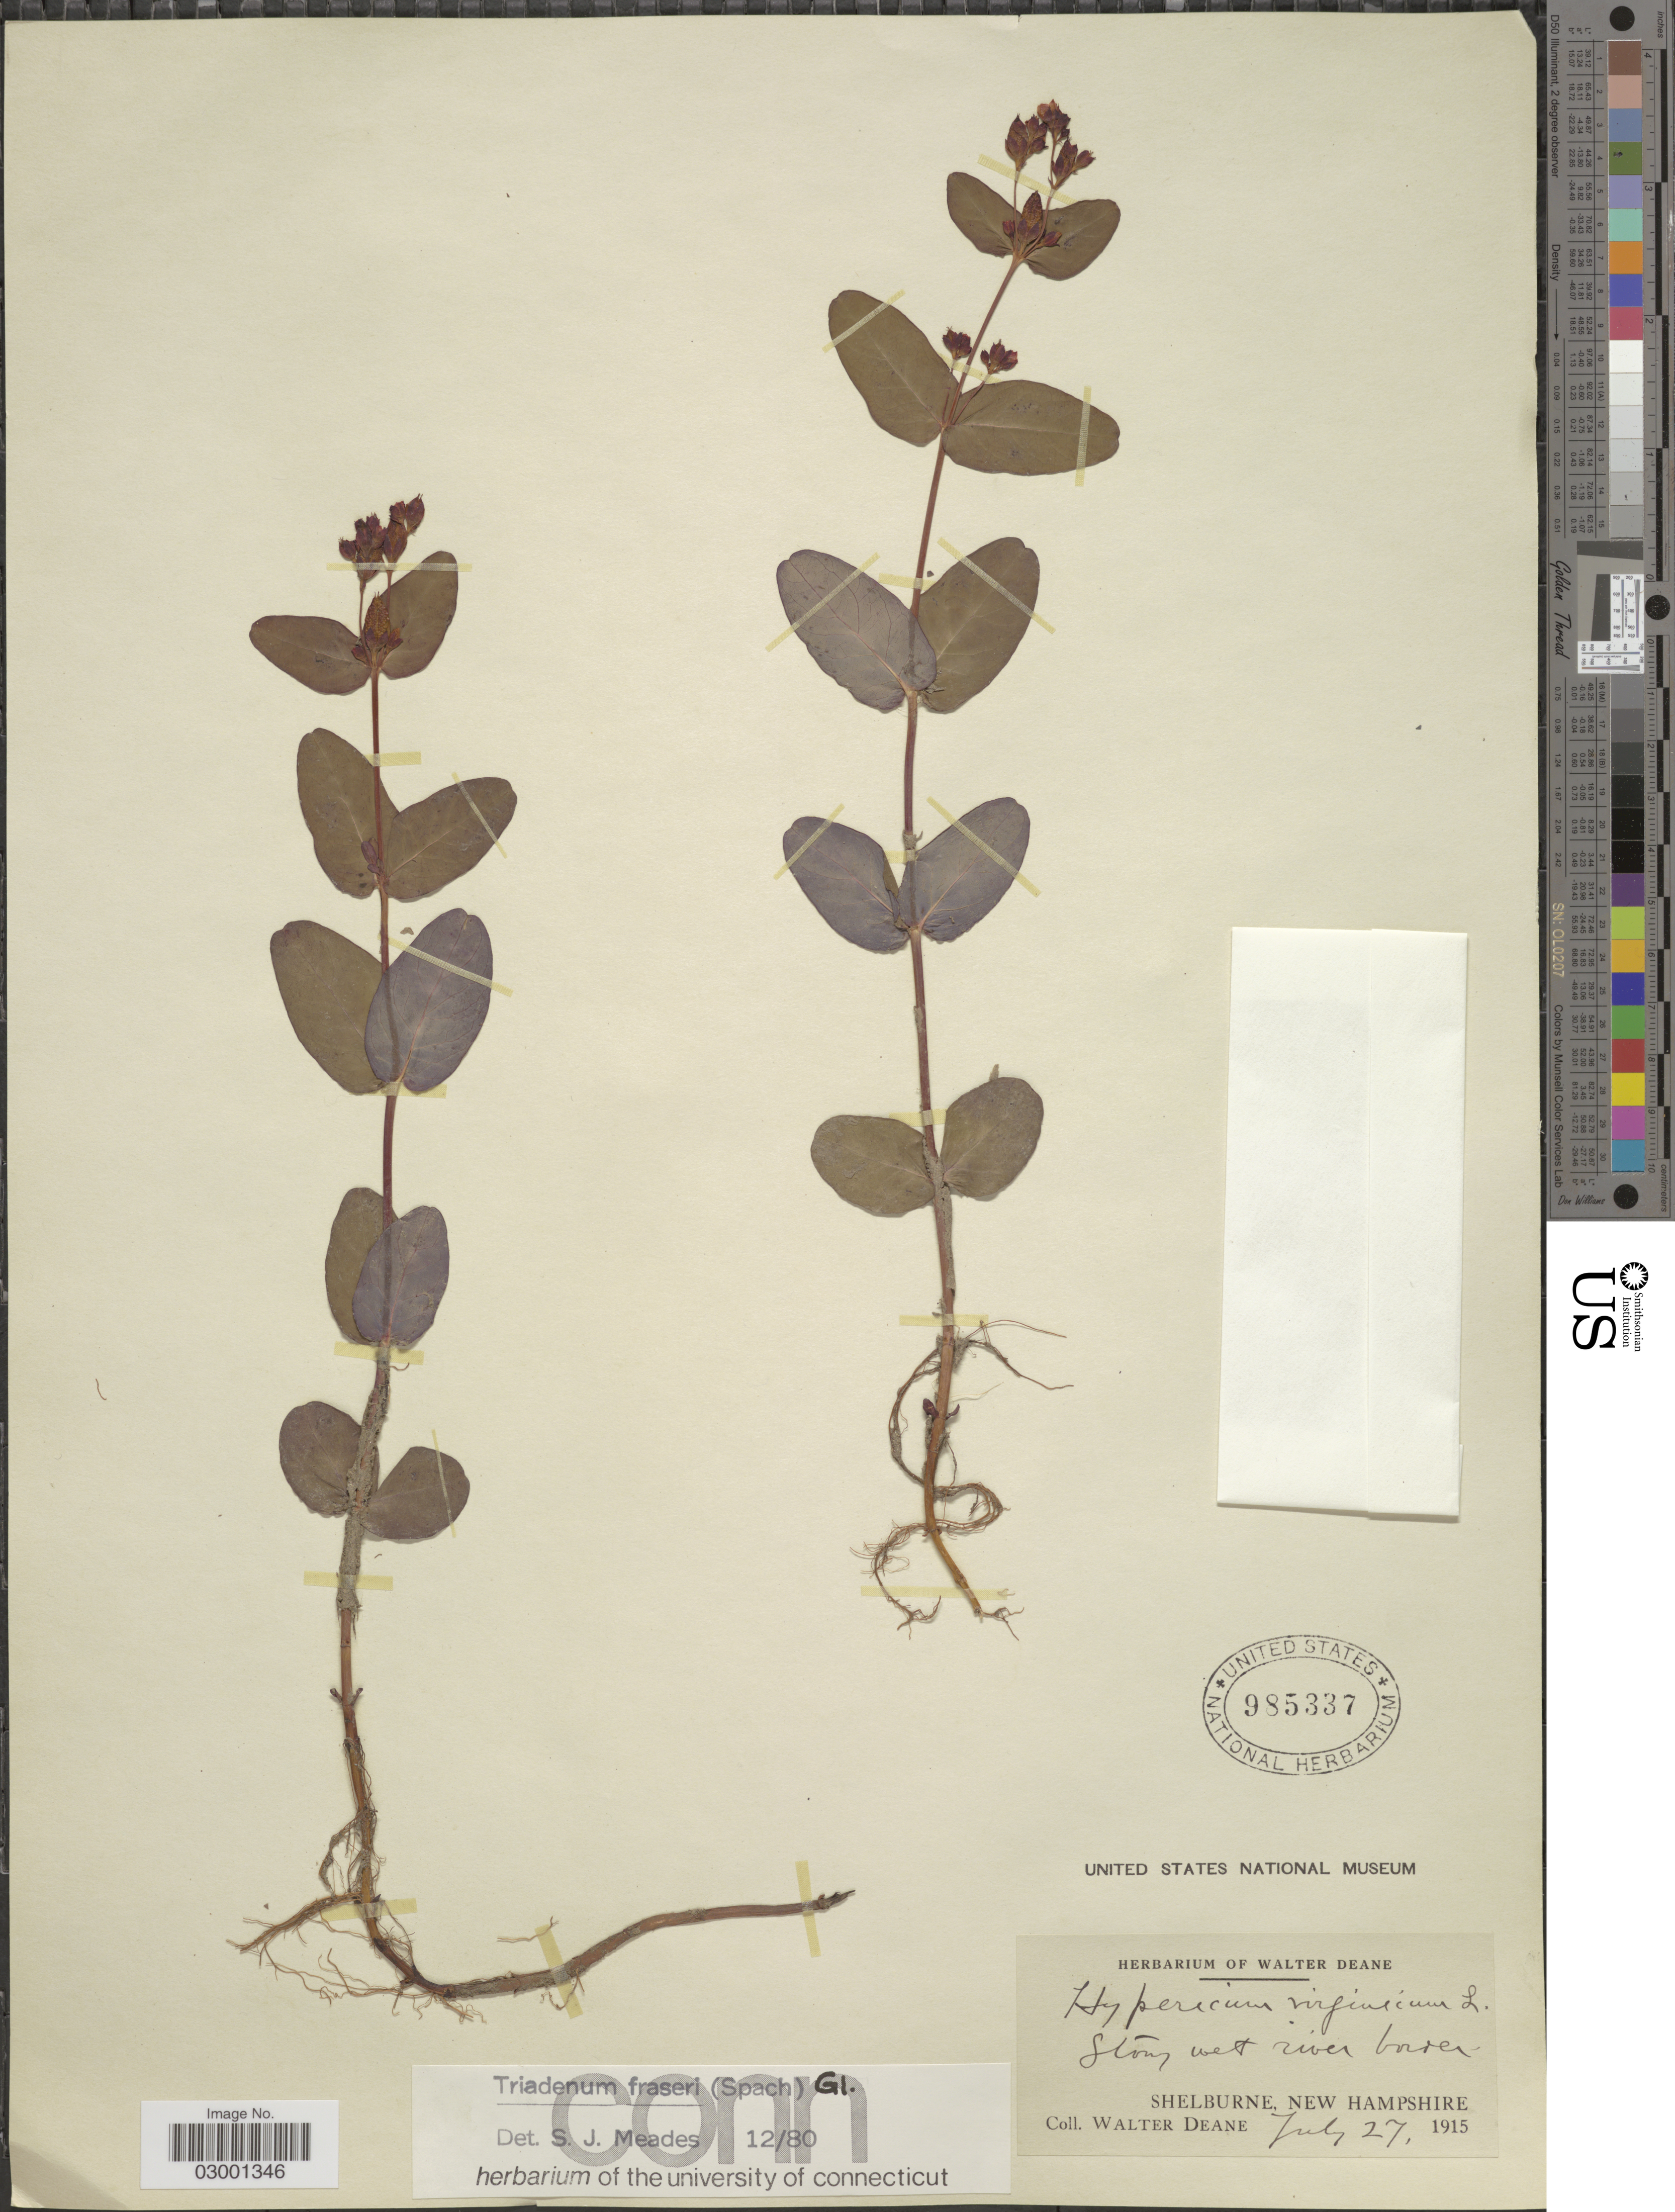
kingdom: Plantae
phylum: Tracheophyta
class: Magnoliopsida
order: Malpighiales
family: Hypericaceae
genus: Hypericum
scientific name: Hypericum fraseri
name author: Steud.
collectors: W. Deane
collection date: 1915-07-27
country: United States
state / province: New Hampshire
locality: Stony wet river border. Shelburne.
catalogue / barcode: US 985337